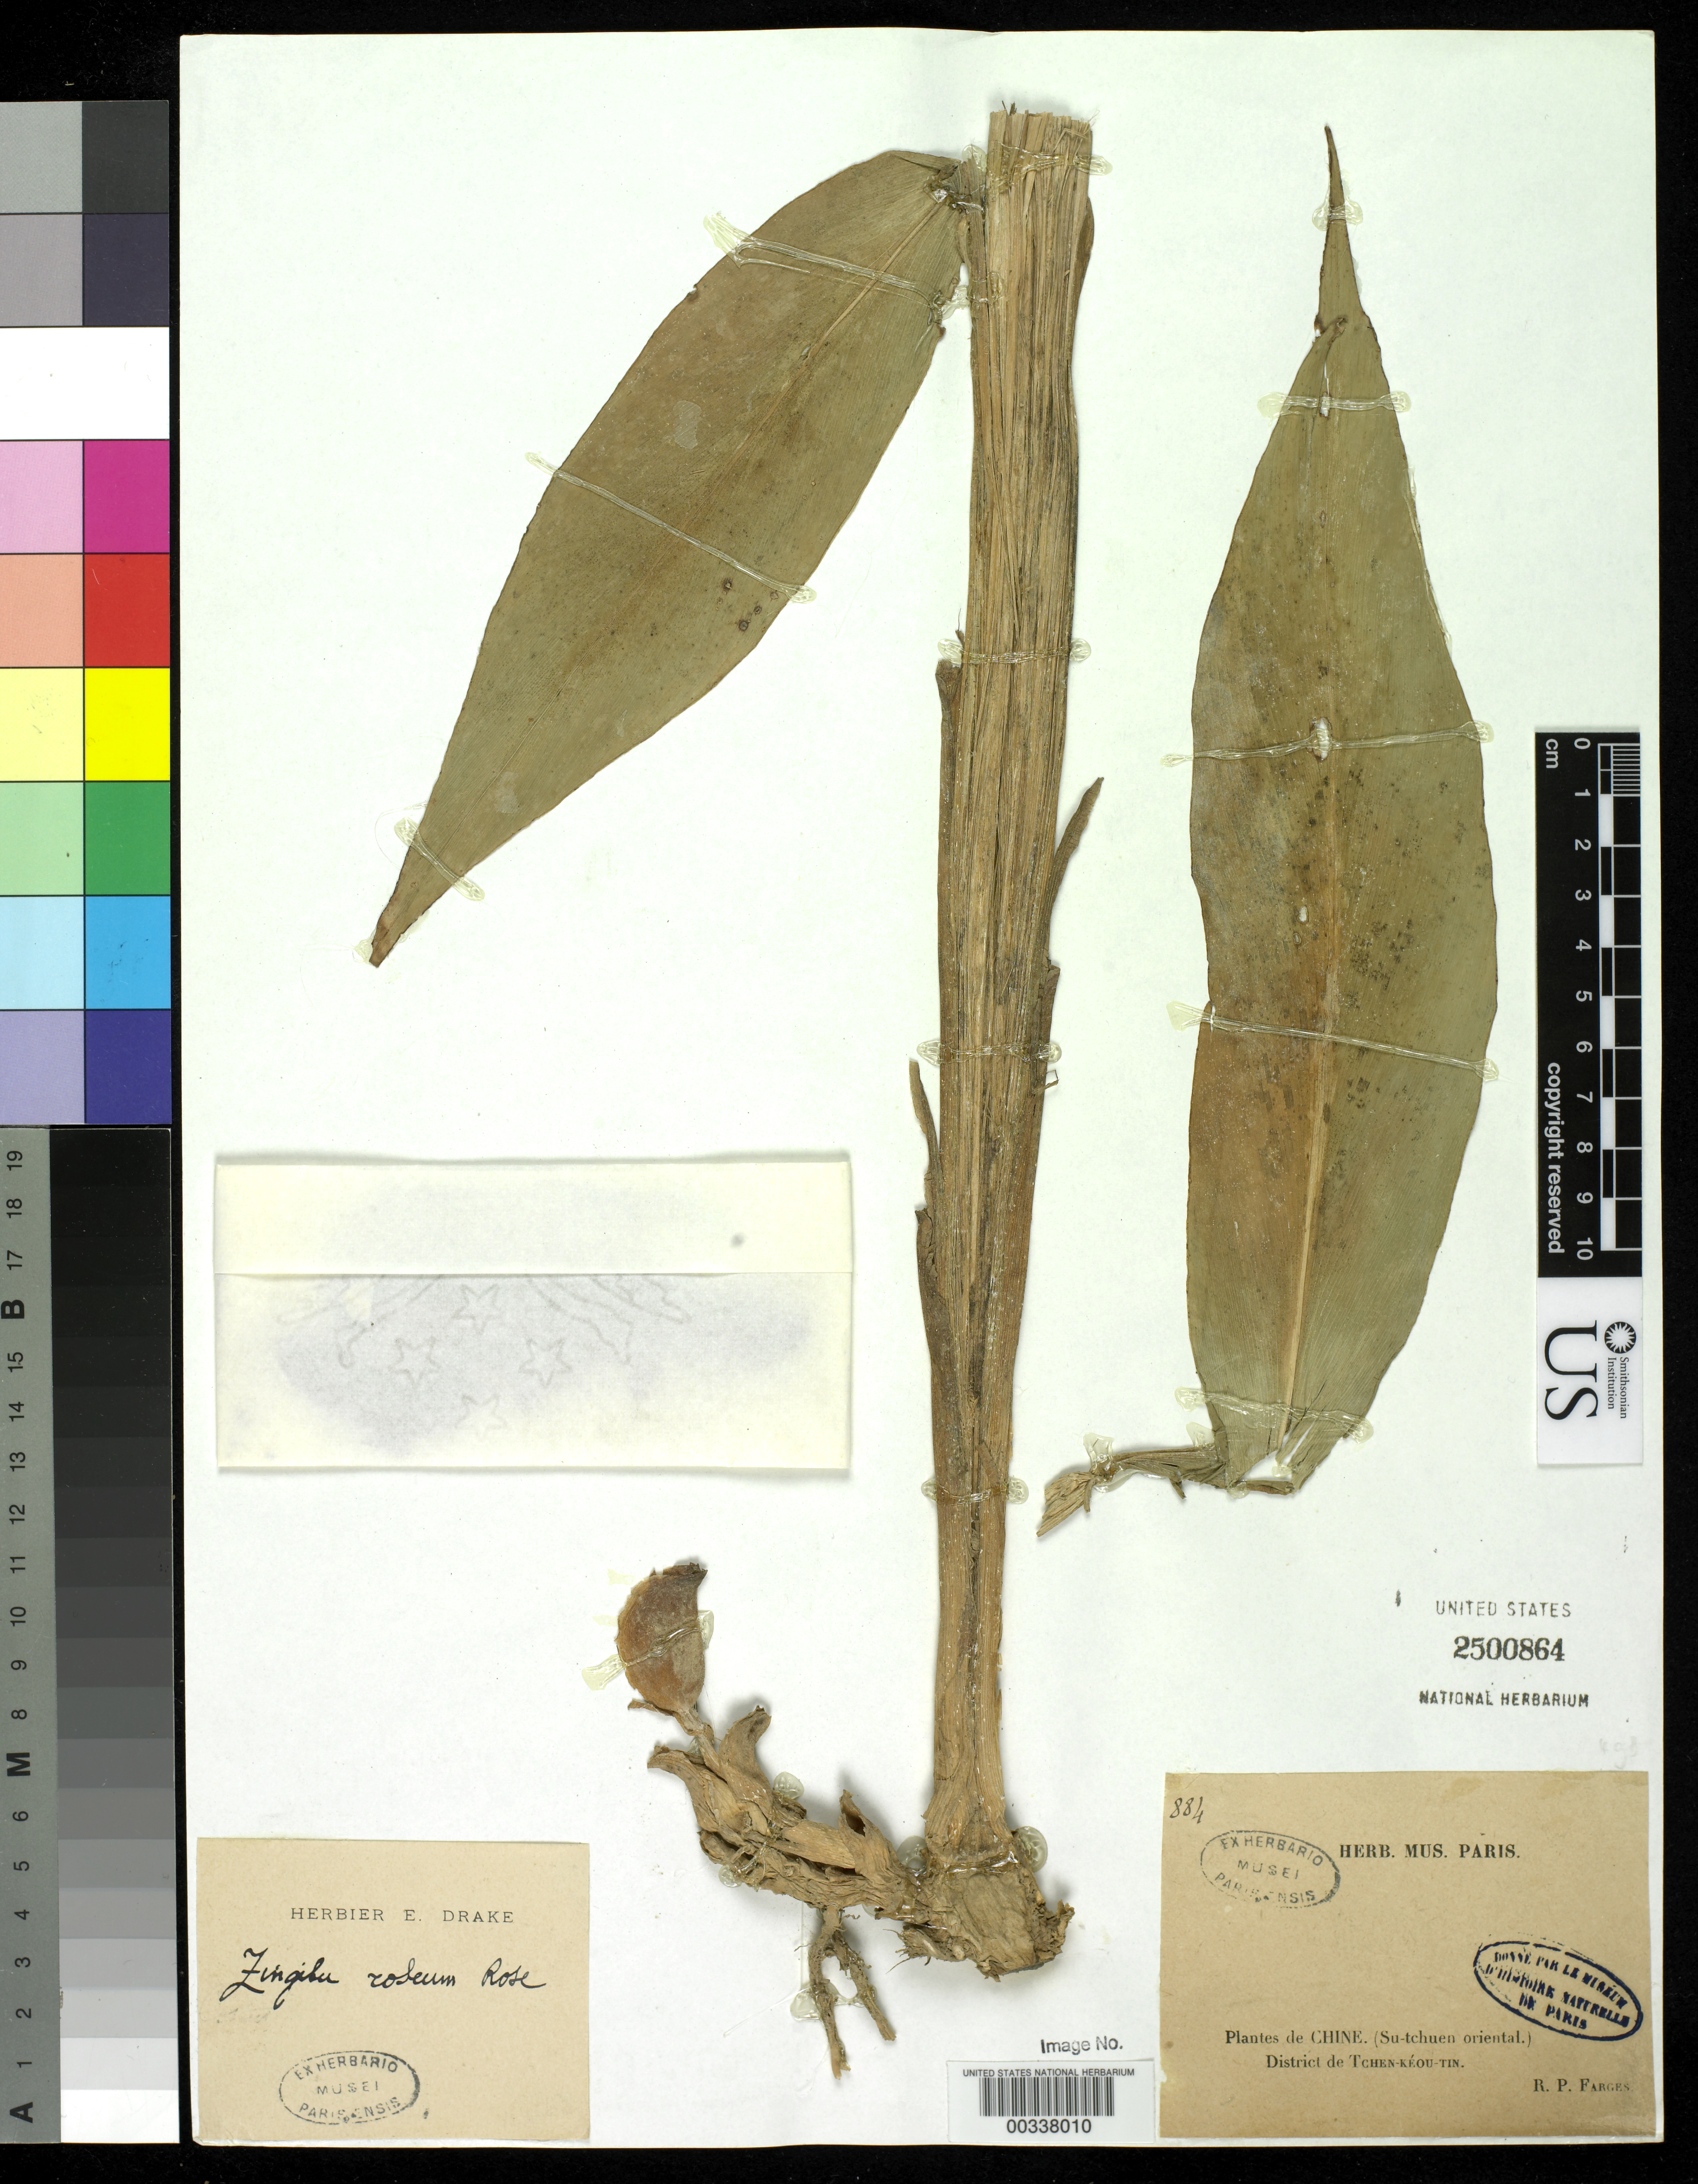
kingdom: Plantae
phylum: Tracheophyta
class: Liliopsida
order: Zingiberales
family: Zingiberaceae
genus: Zingiber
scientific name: Zingiber roseum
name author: (Roxb.) Roscoe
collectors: P. G. Farges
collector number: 884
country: China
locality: (su-tchuen oriental) dist de tchen-keou-tin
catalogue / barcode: US 2500864